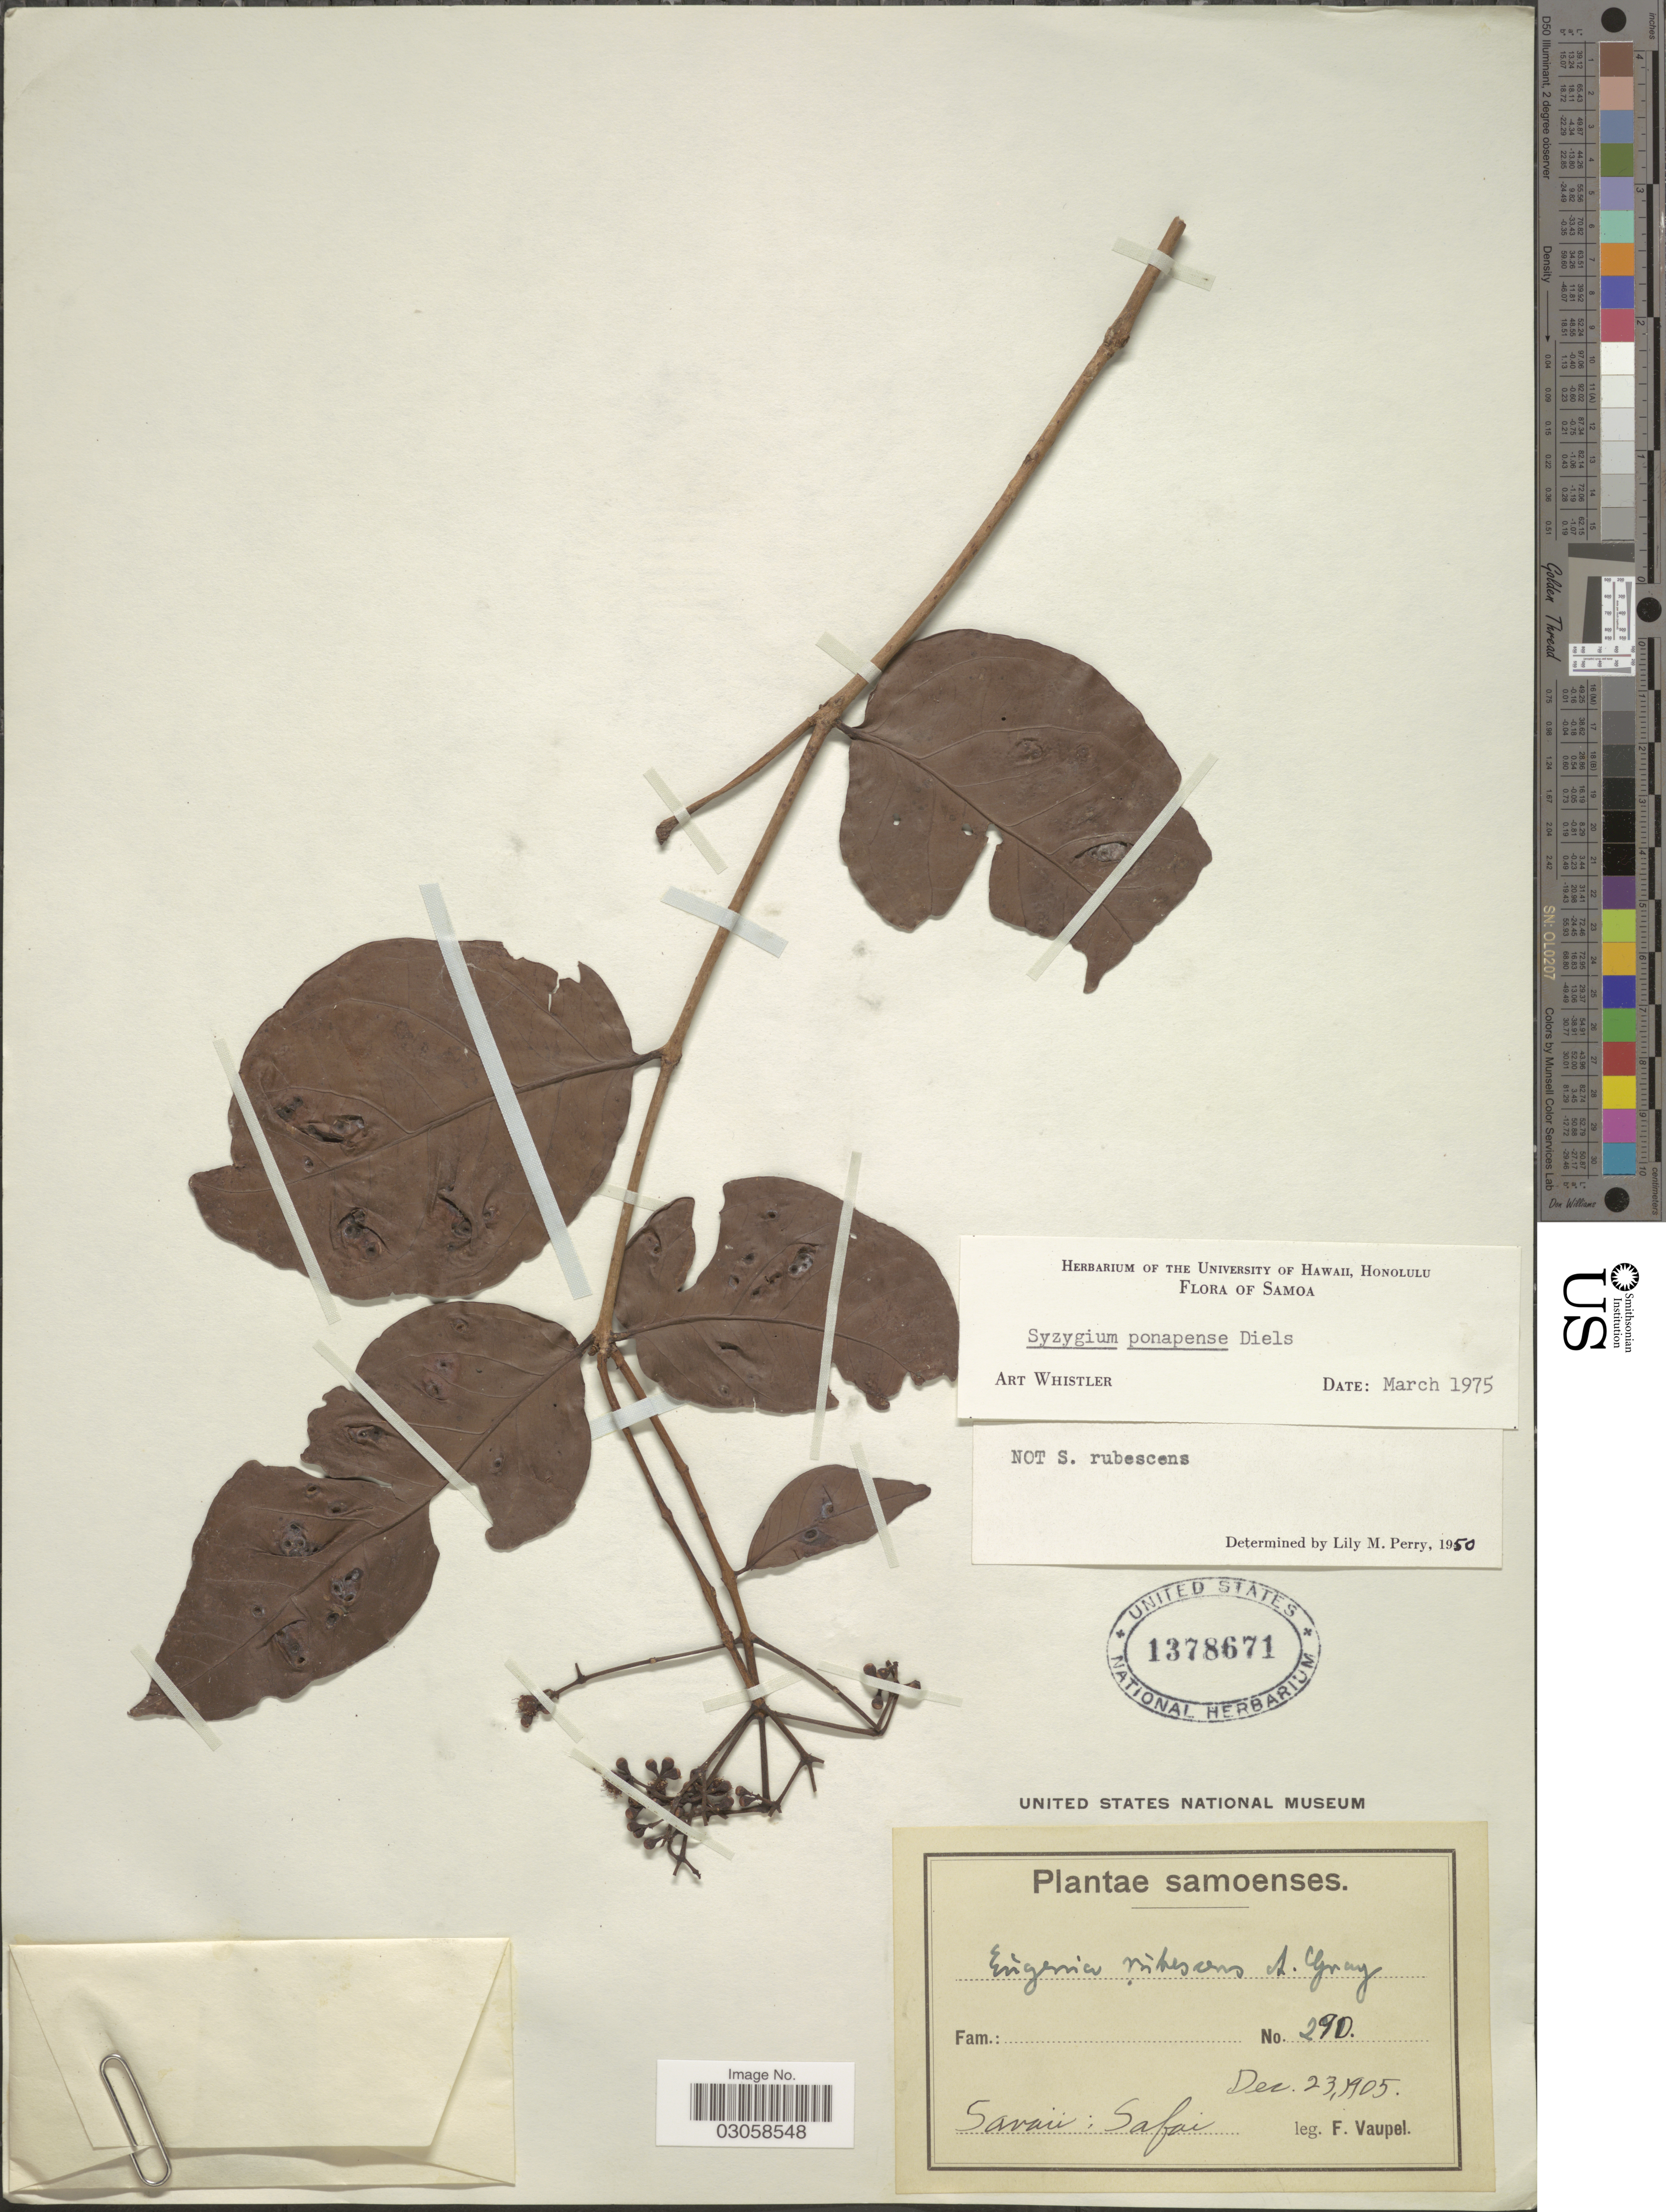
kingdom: Plantae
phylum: Tracheophyta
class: Magnoliopsida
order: Myrtales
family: Myrtaceae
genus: Syzygium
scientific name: Syzygium ponapense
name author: (Merr. & Kaneh.) Diels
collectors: F. Vaupel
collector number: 290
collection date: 1905-12-23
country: Samoa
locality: Samoenses. Savaii: Safai.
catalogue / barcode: US 1378671